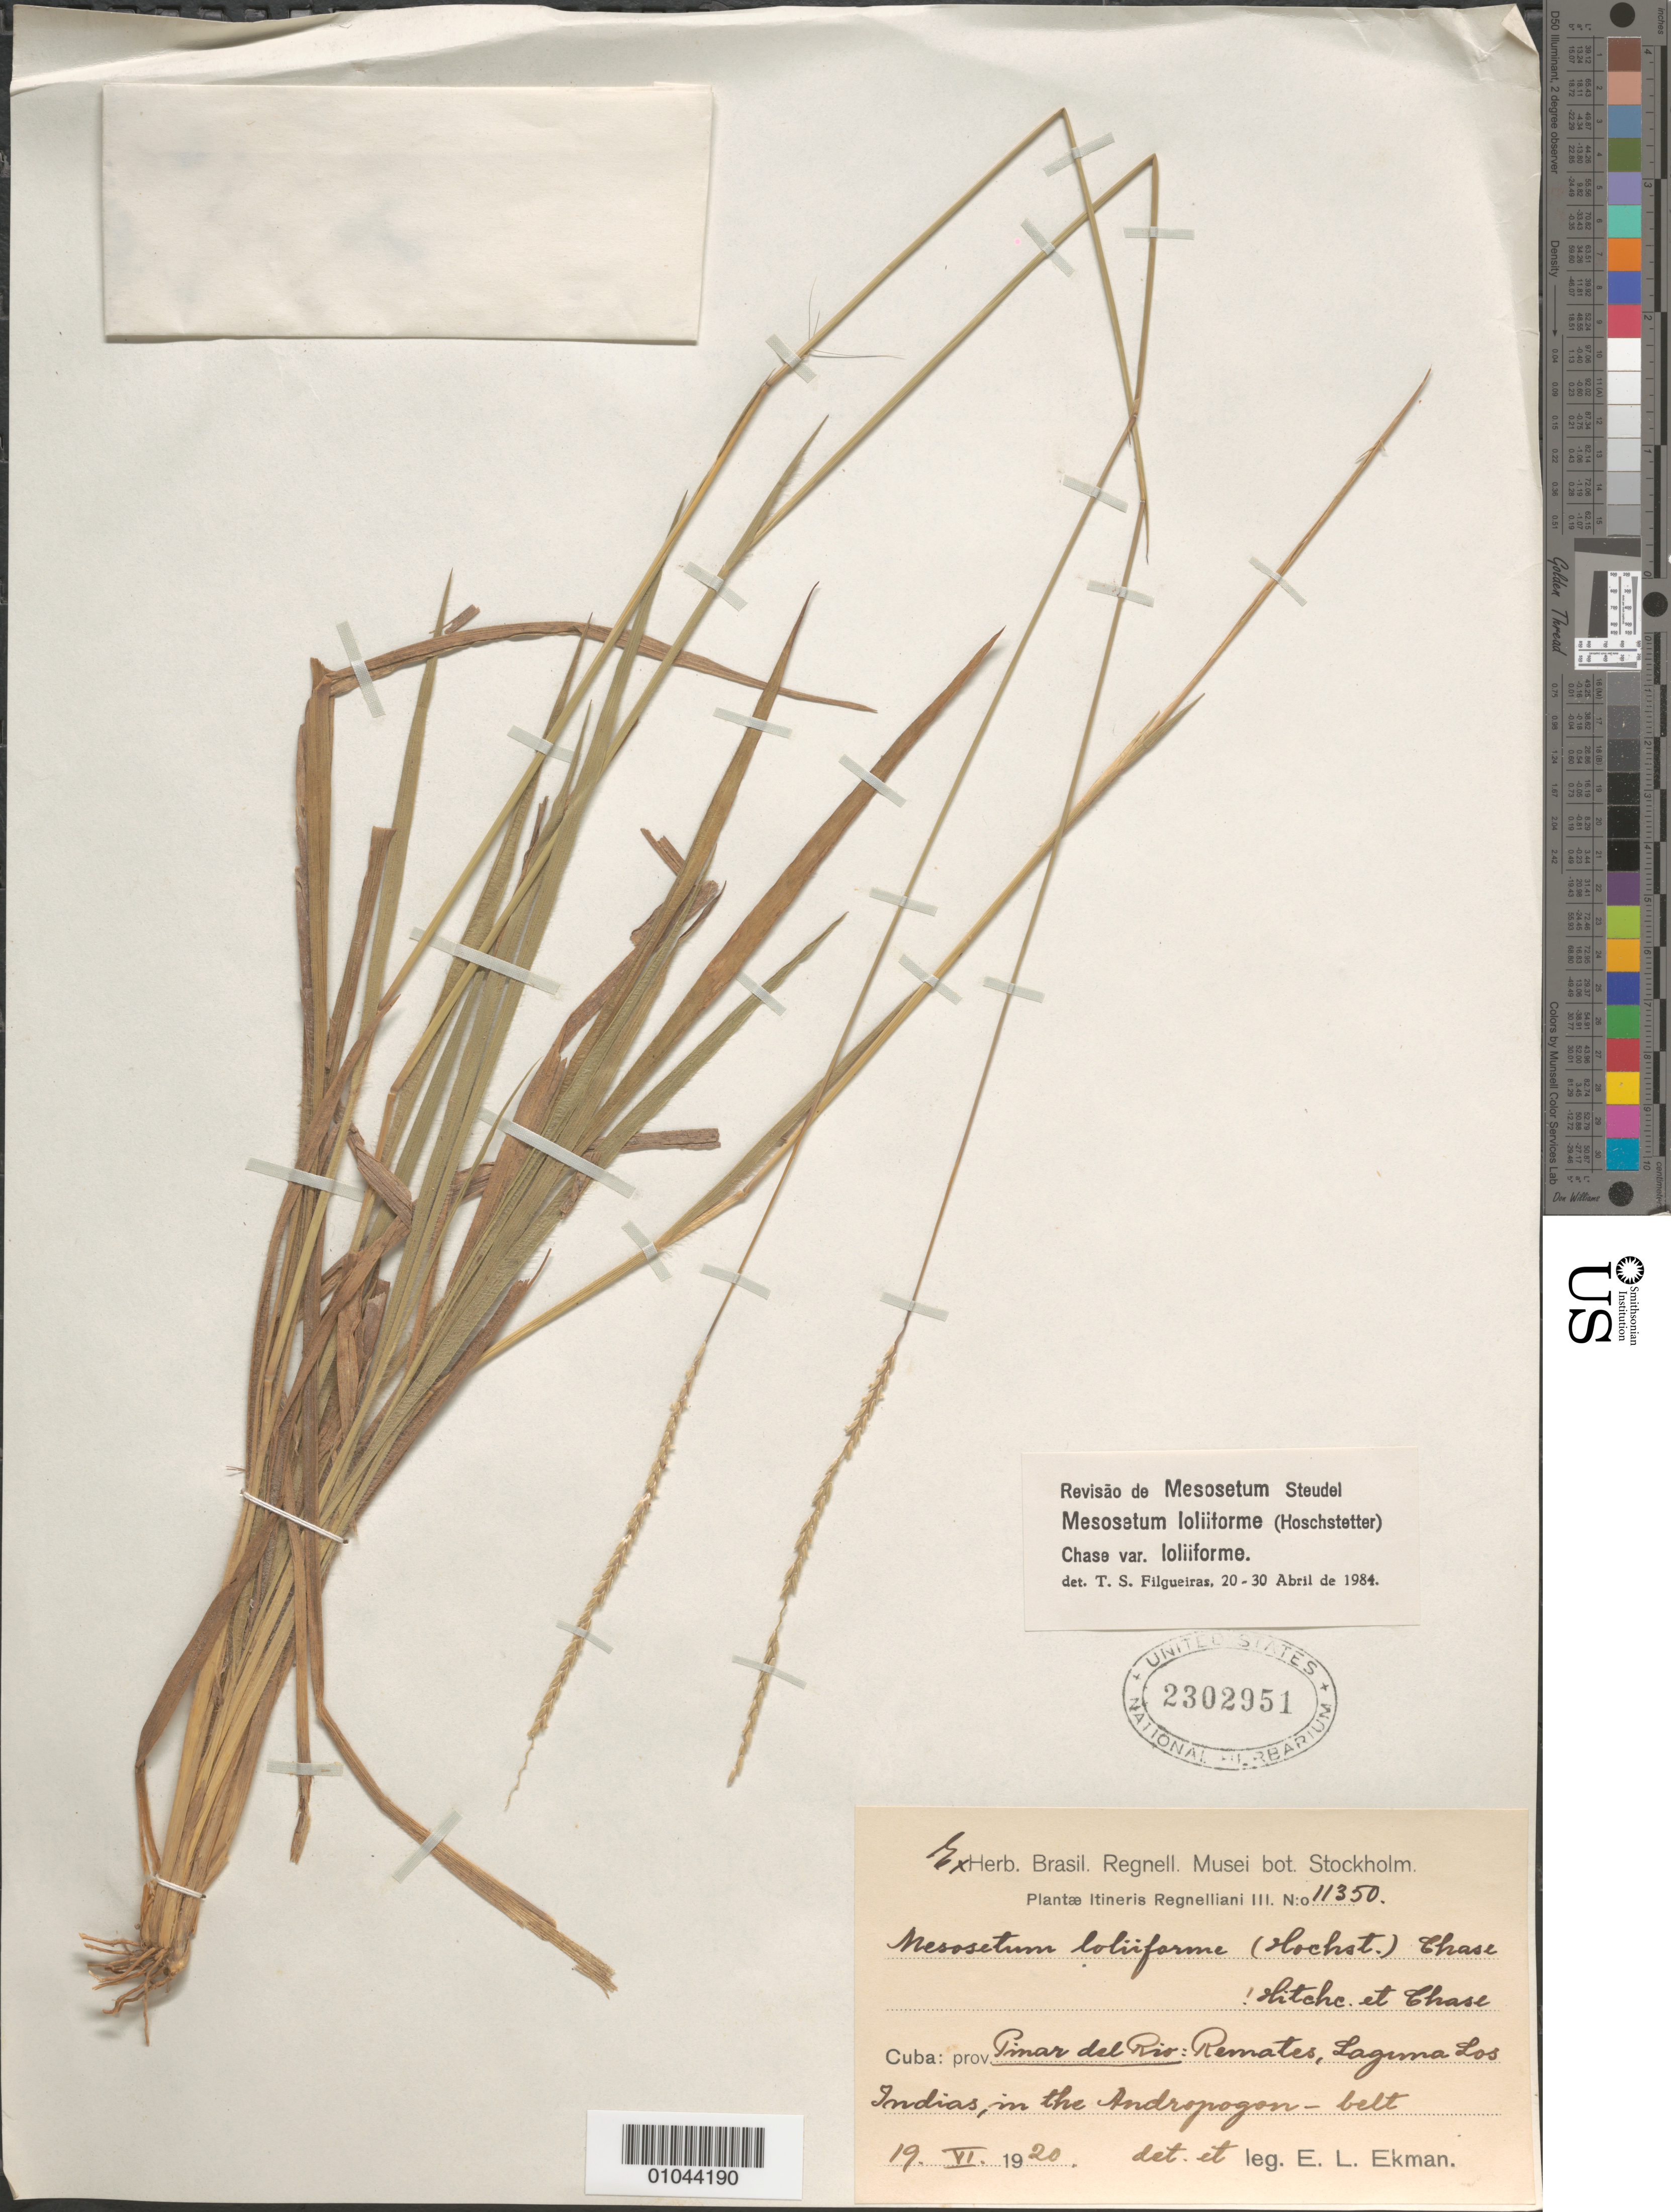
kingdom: Plantae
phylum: Tracheophyta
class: Liliopsida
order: Poales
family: Poaceae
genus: Mesosetum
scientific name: Mesosetum loliiforme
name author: (Hochst. ex Steud.) Chase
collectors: E. L. Ekman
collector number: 11350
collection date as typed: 19 Jun 1920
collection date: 1920-06-19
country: Cuba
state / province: Pinar del Rio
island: Cuba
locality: Remates, Laguna Los Indias, in the Andropogon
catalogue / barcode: US 2302951